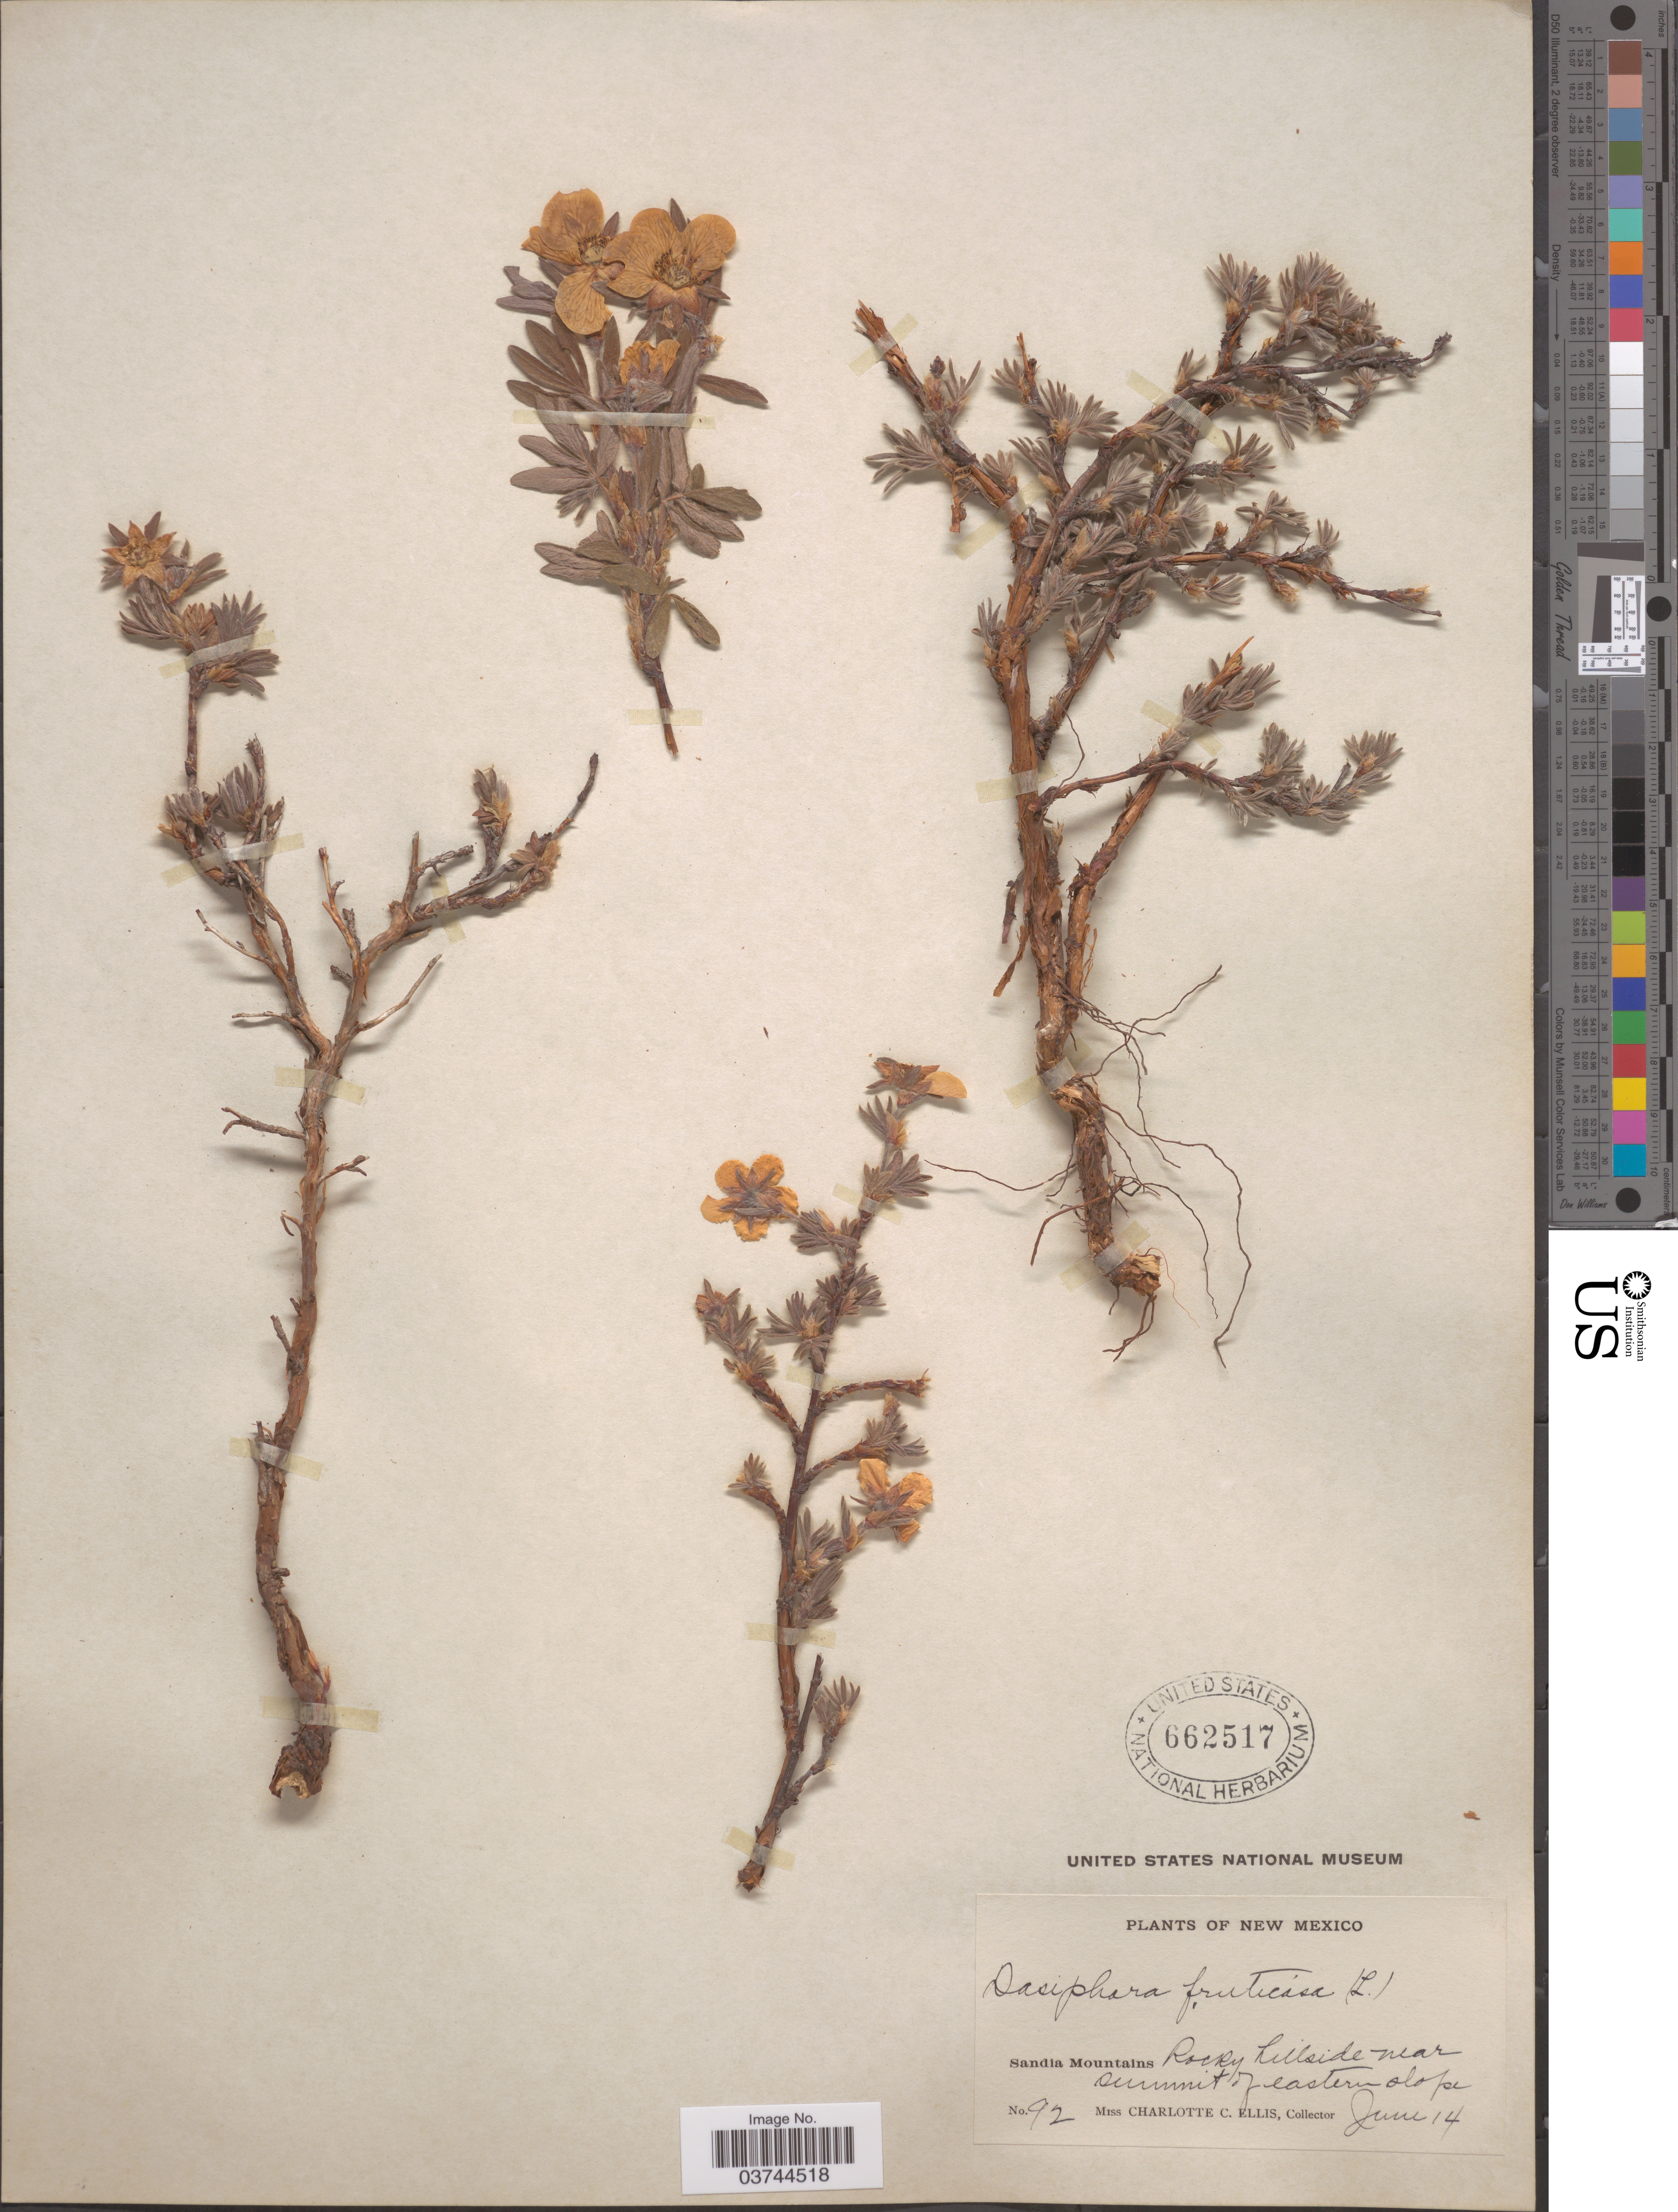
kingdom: Plantae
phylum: Tracheophyta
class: Magnoliopsida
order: Rosales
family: Rosaceae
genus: Dasiphora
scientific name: Dasiphora fruticosa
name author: (L.) Rydb.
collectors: C. C. Ellis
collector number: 92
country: United States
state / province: New Mexico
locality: Sandia Mountains. Rocky hillside near summit of eastern slope.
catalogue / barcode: US 662517